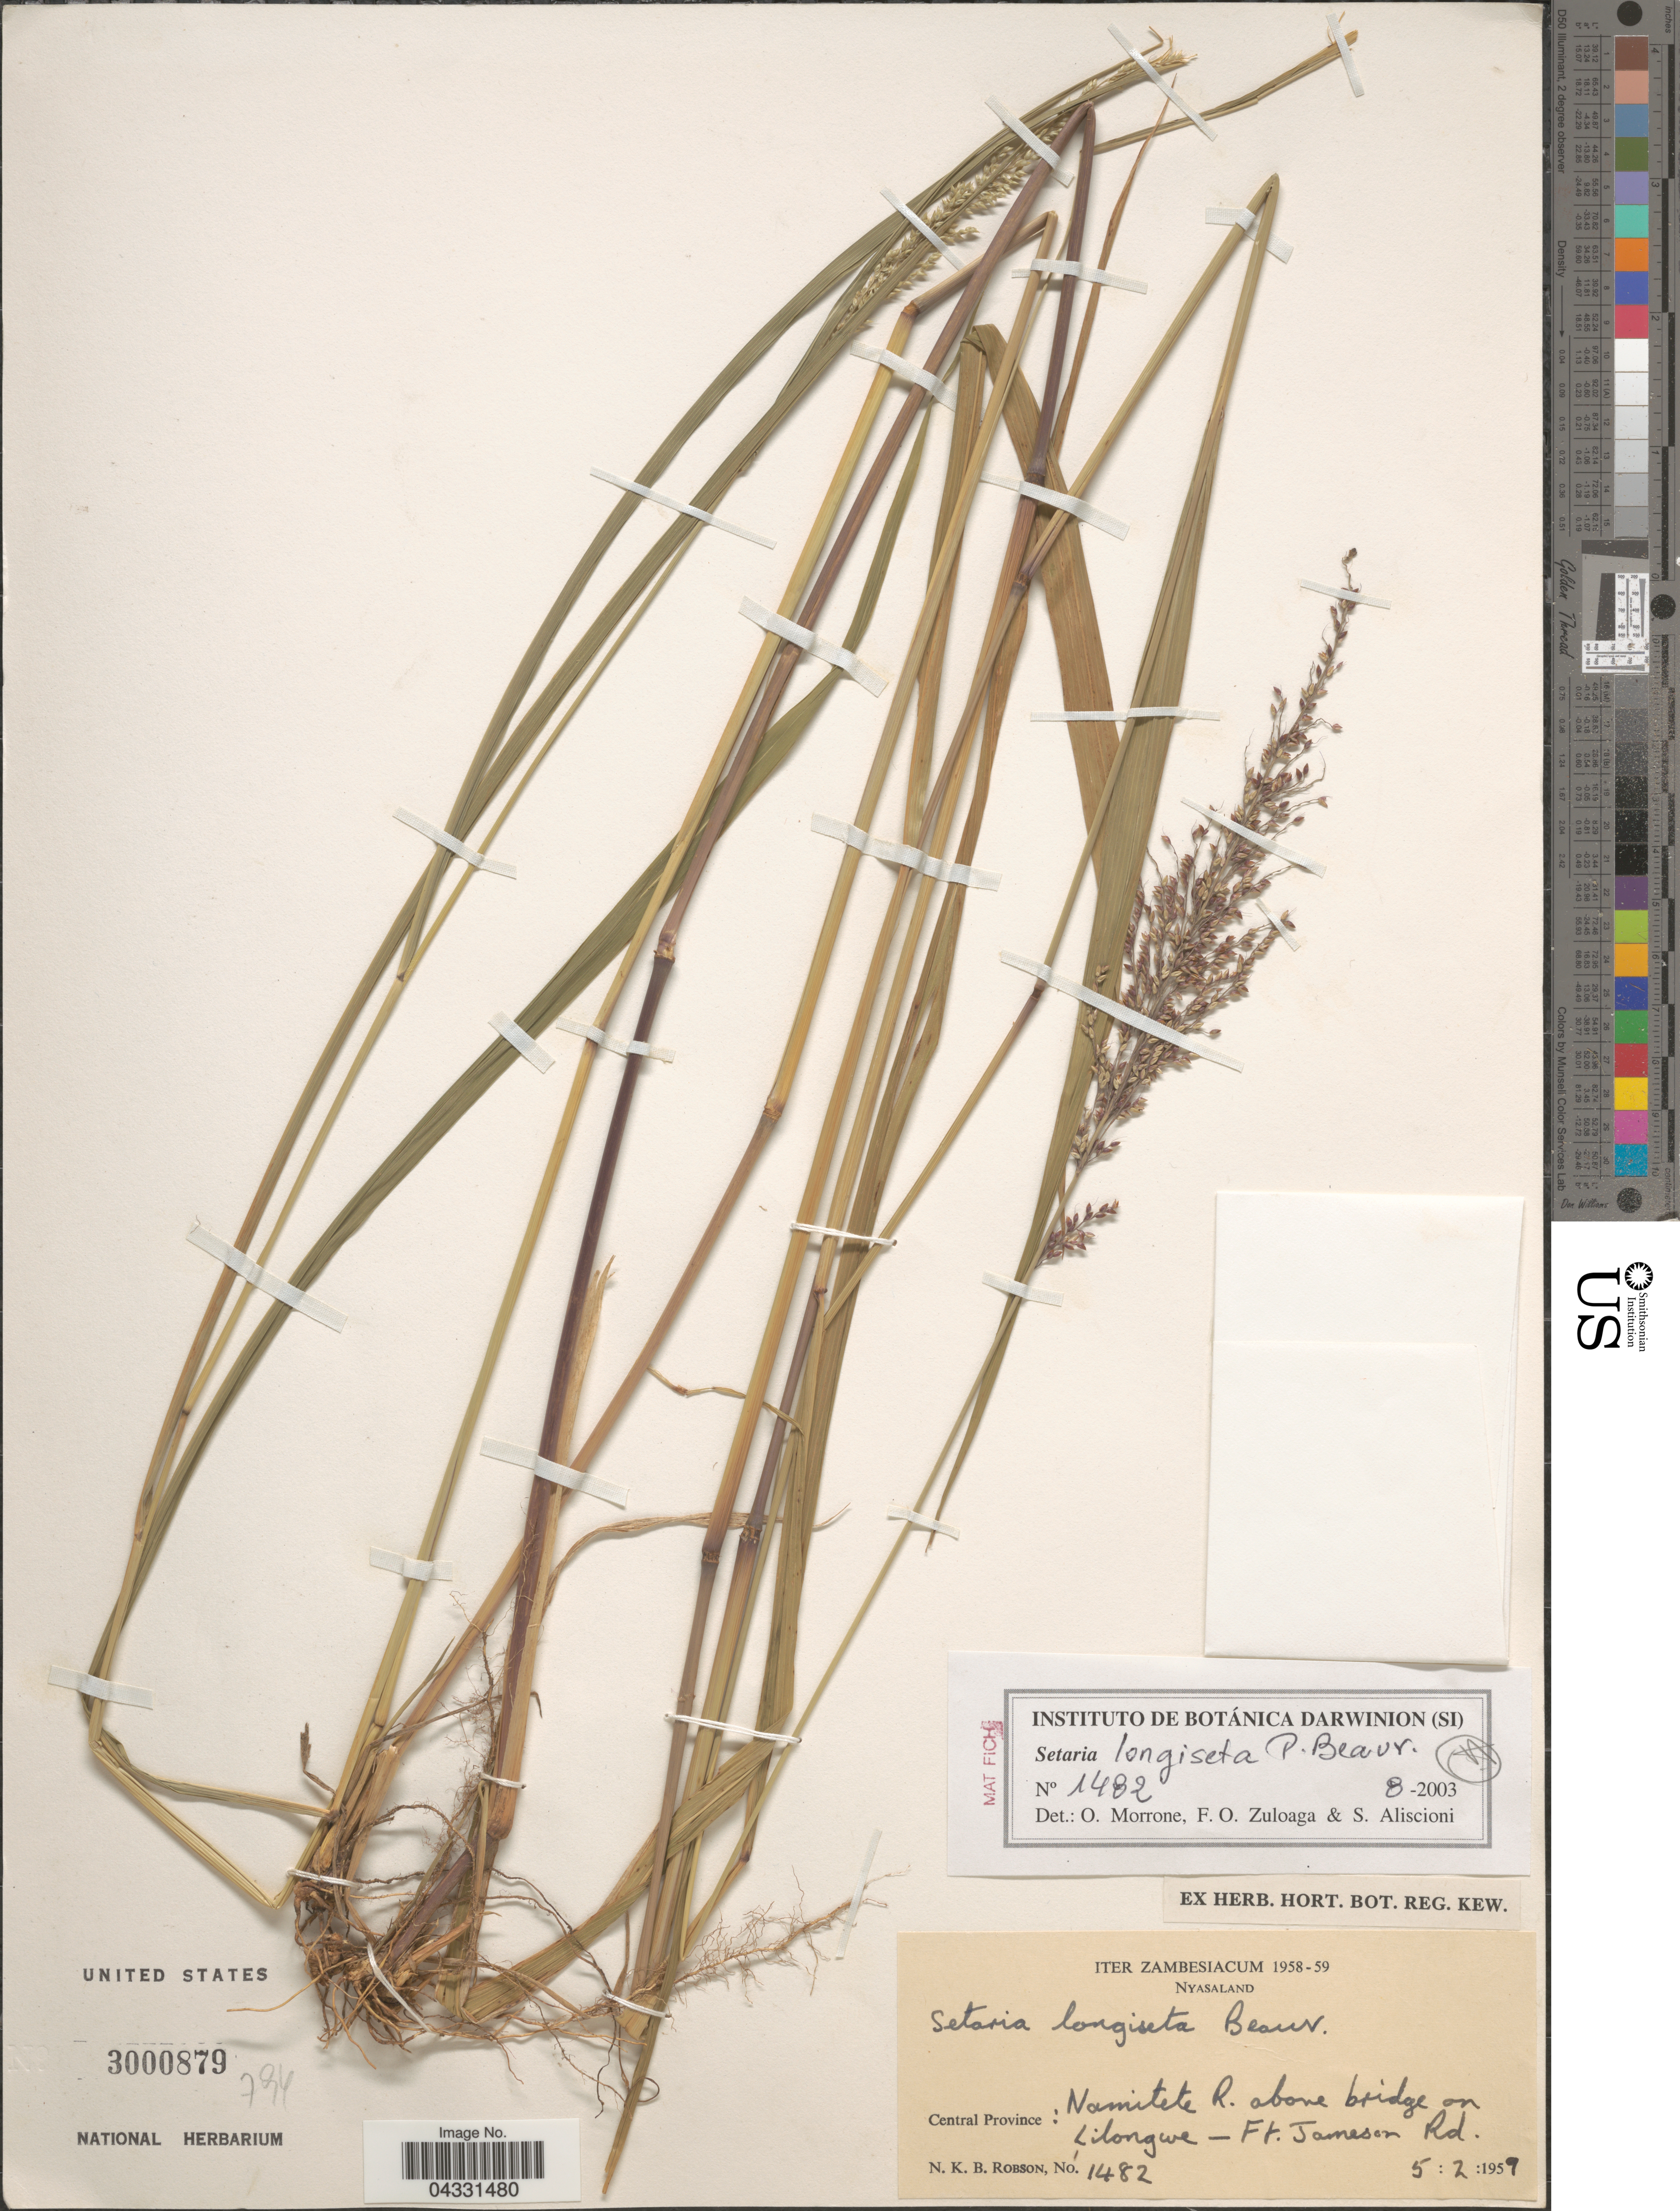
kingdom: Plantae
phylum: Tracheophyta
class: Liliopsida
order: Poales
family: Poaceae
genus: Setaria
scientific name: Setaria longiseta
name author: P. Beauv.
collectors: N. Robson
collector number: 1482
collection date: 1959-02-05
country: Malawi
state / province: Central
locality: Iter Zambesiacum 1958-59. Nyasaland. Namitete R. above bridge on Lilongwe - Ft. Jameson Rd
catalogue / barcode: US 3000879